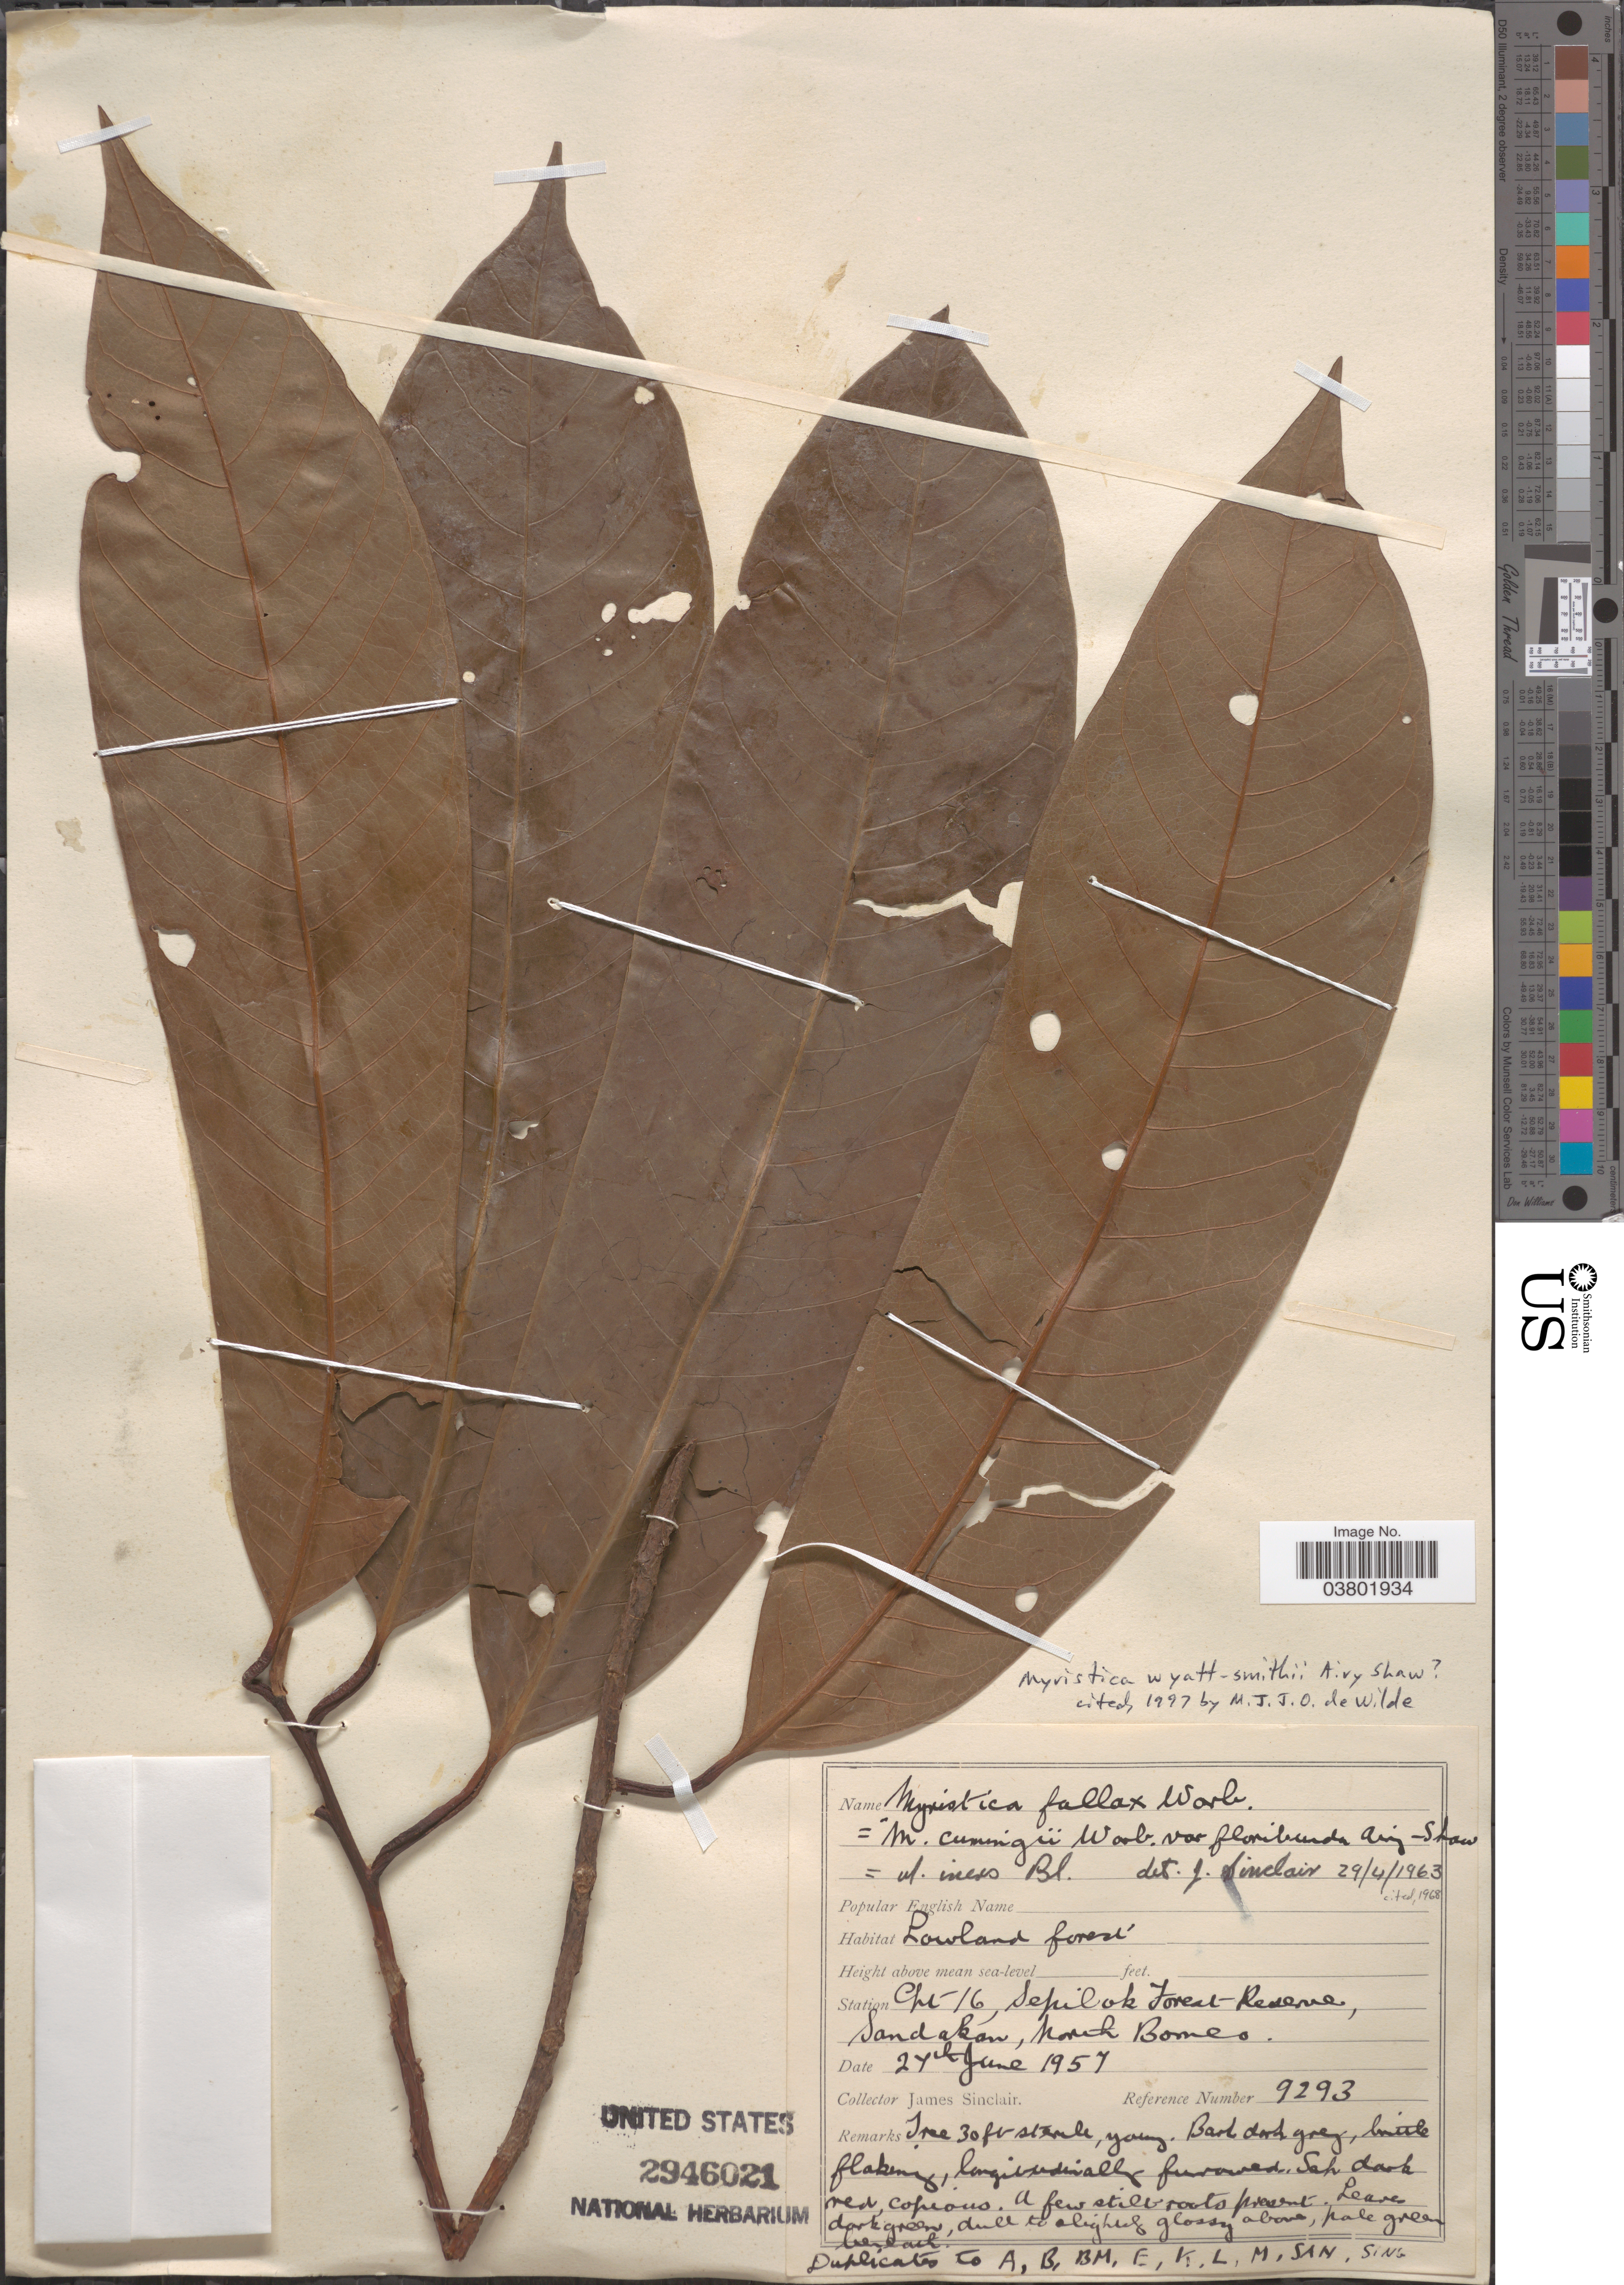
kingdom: Plantae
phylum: Tracheophyta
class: Magnoliopsida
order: Magnoliales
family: Myristicaceae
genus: Myristica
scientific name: Myristica wyatt-smithii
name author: Airy Shaw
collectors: J. Sinclair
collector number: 9293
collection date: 1957-06-27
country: Malaysia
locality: Station Cpt-16, Sepilok Forest Reserve, Sandakan, North Borneo.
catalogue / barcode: US 2946021